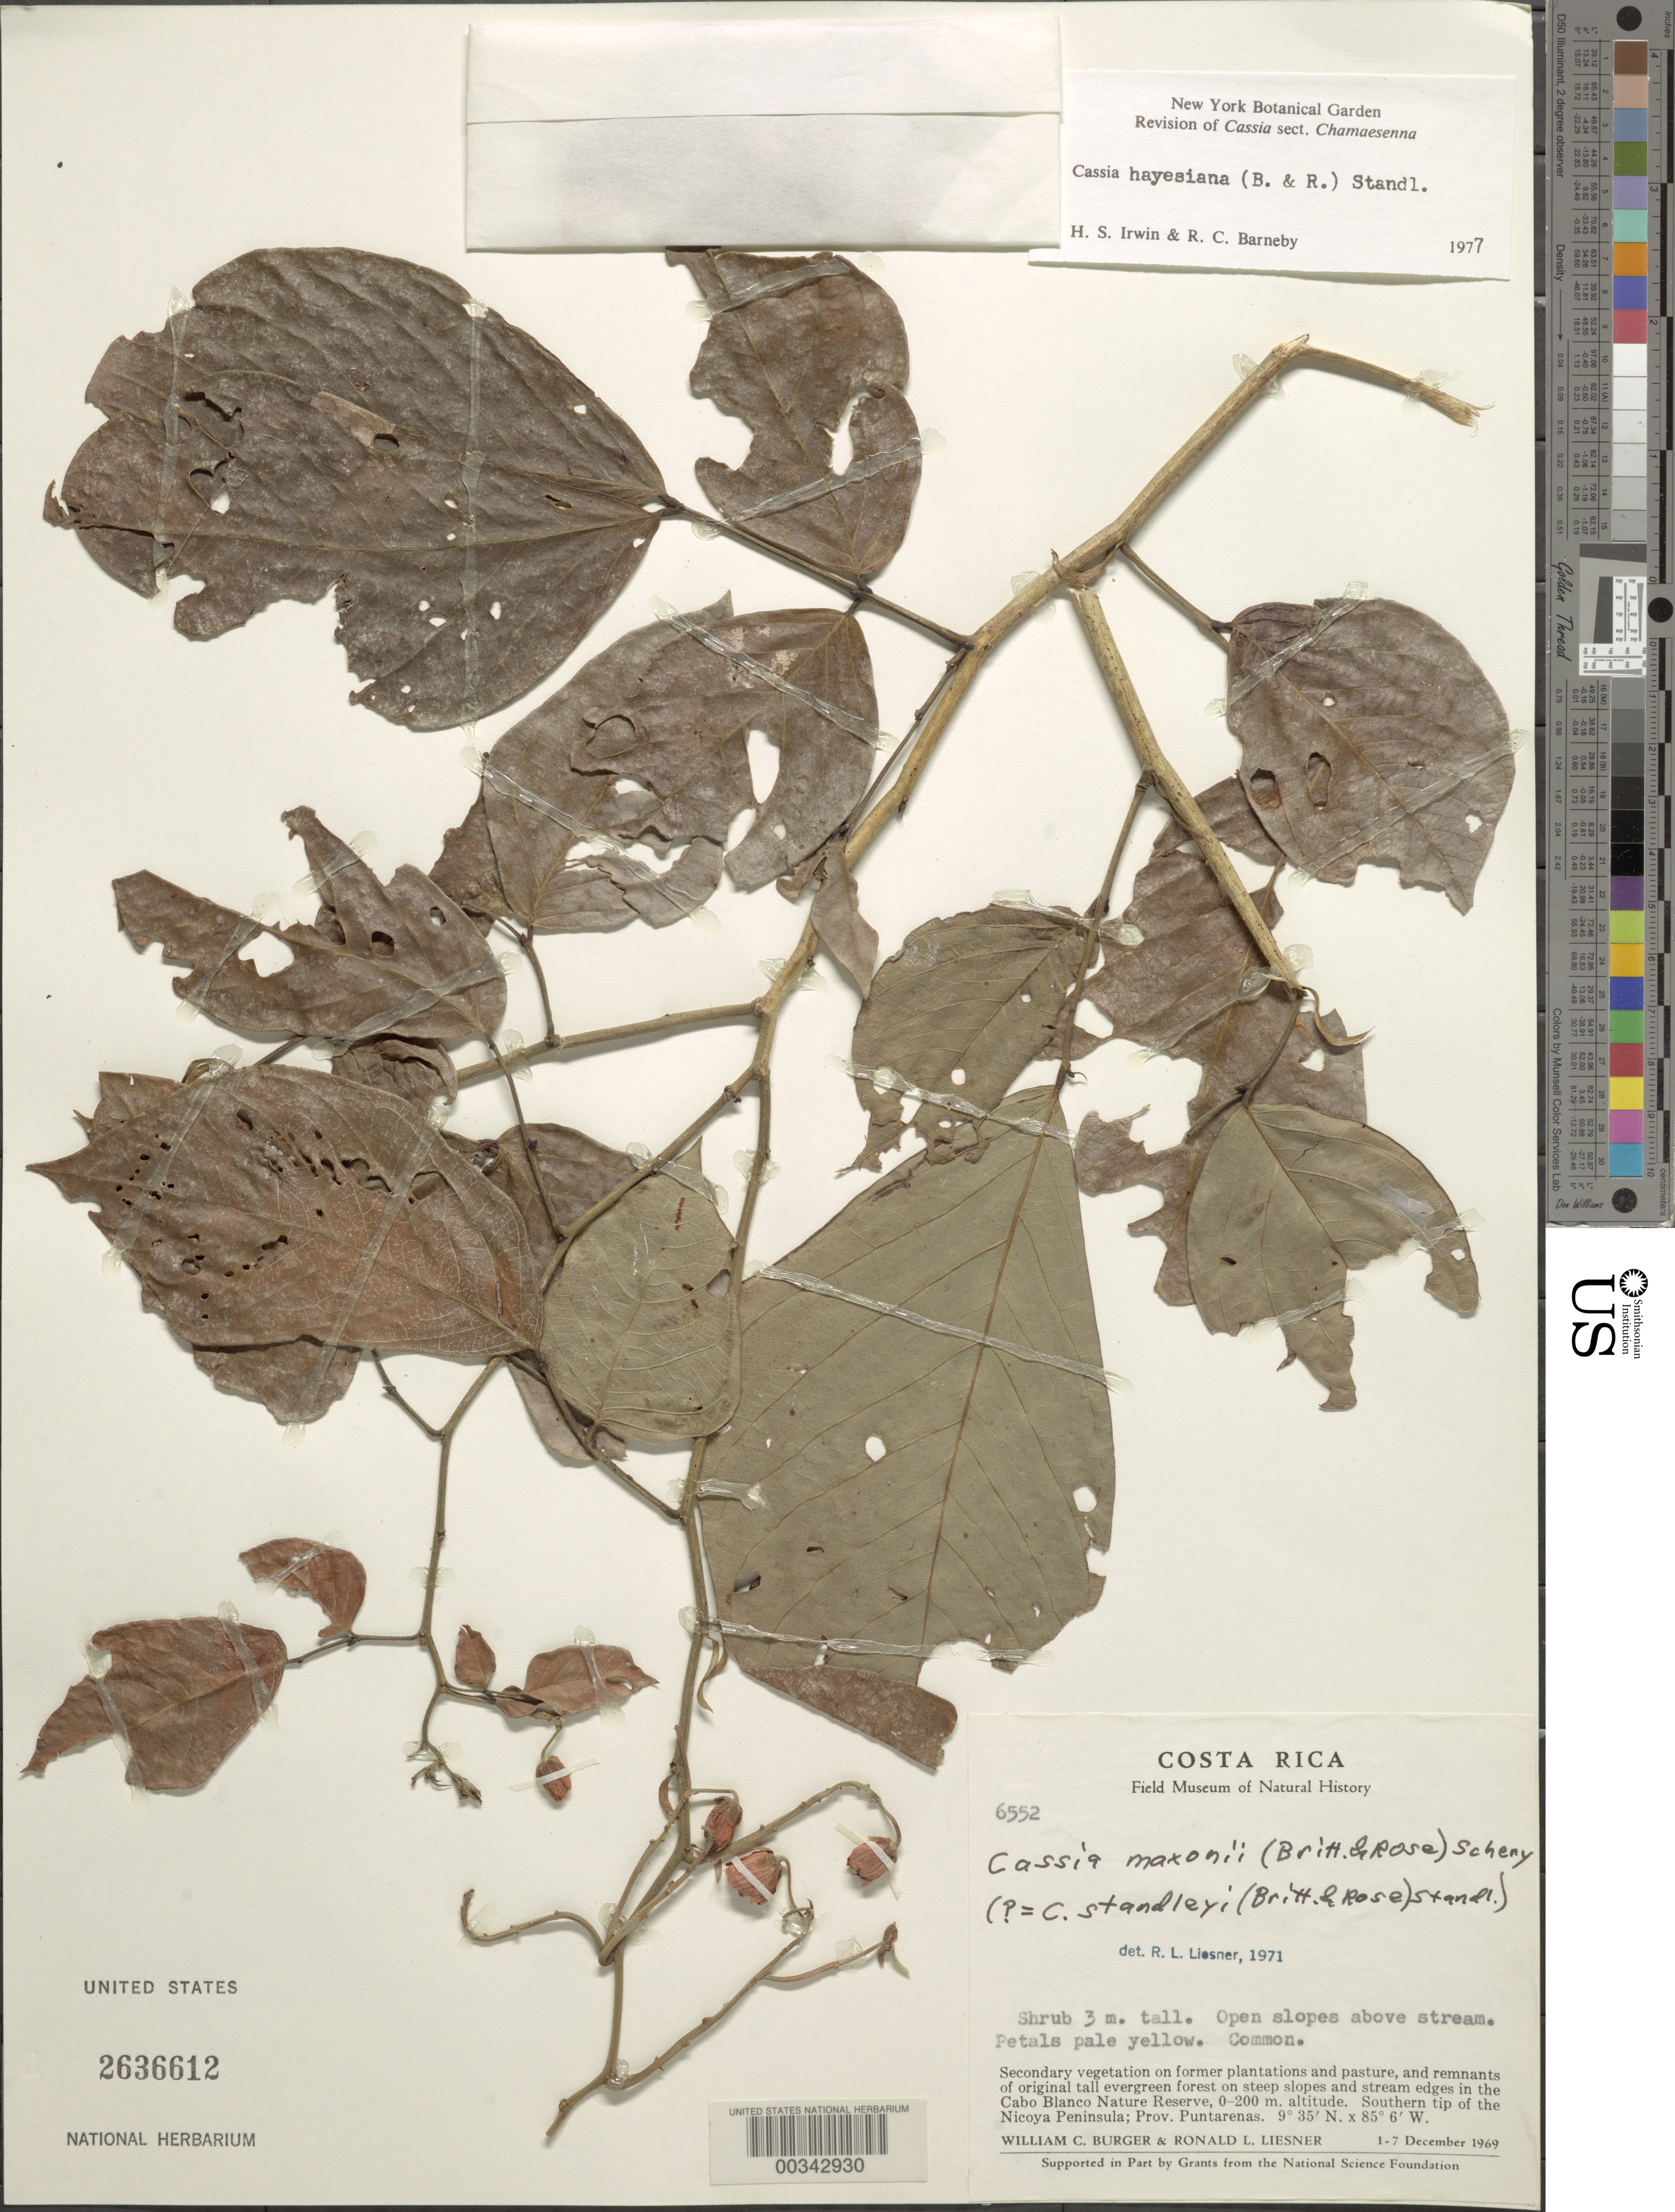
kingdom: Plantae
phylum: Tracheophyta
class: Magnoliopsida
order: Fabales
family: Fabaceae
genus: Senna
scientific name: Senna hayesiana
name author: (Britton & Rose) H.S. Irwin & Barneby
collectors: W. Burger & R. L. Liesner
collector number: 6552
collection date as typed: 01 Dec 1969 to 07 Dec 1969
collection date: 1969-12-01/1969-12-07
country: Costa Rica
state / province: Puntarenas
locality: Cabo blanco nature reserve, southern tip of the nicoya peninsula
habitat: Secondary vegetation on former plantations and pasture...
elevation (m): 0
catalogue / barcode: US 2636612